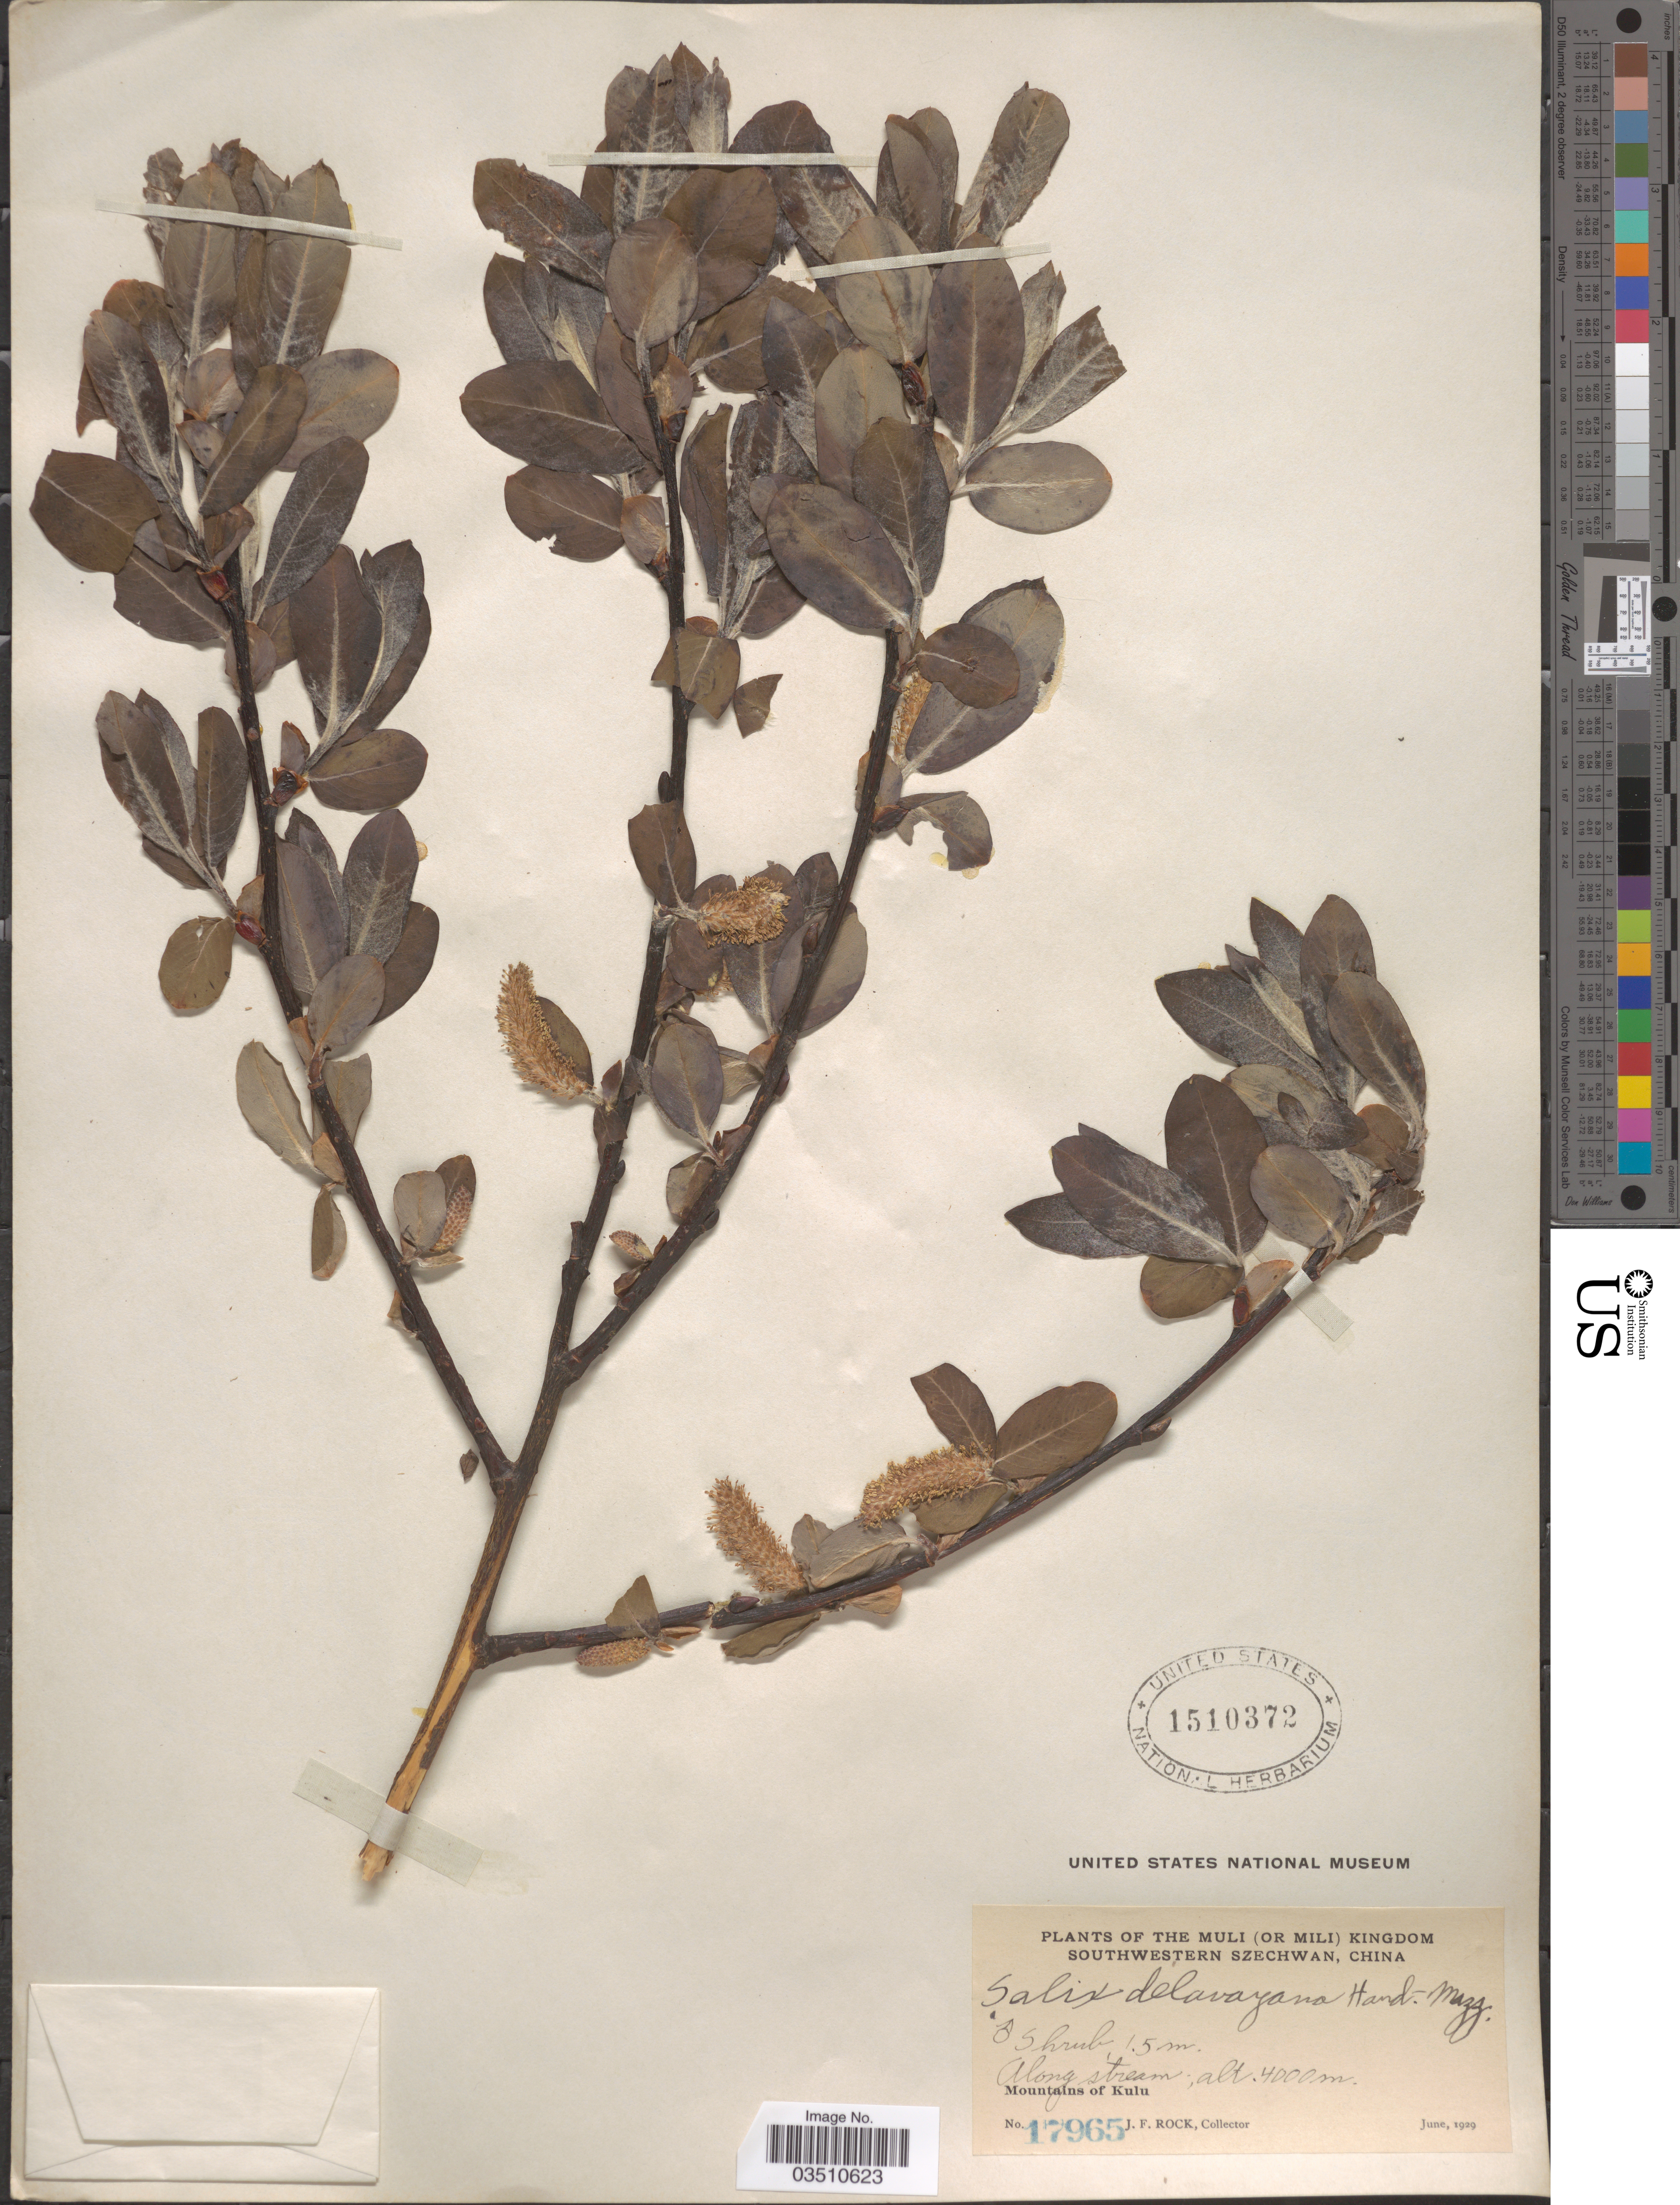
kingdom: Plantae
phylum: Tracheophyta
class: Magnoliopsida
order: Malpighiales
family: Salicaceae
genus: Salix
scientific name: Salix delavayana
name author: Hand.-Mazz.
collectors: J. Rock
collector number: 17965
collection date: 1929-06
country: China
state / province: Sichuan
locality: The Muli (or Mili) Kingdom, Southwestern Szechuan. Mountains of Kulu.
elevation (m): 4000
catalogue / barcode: US 1510372